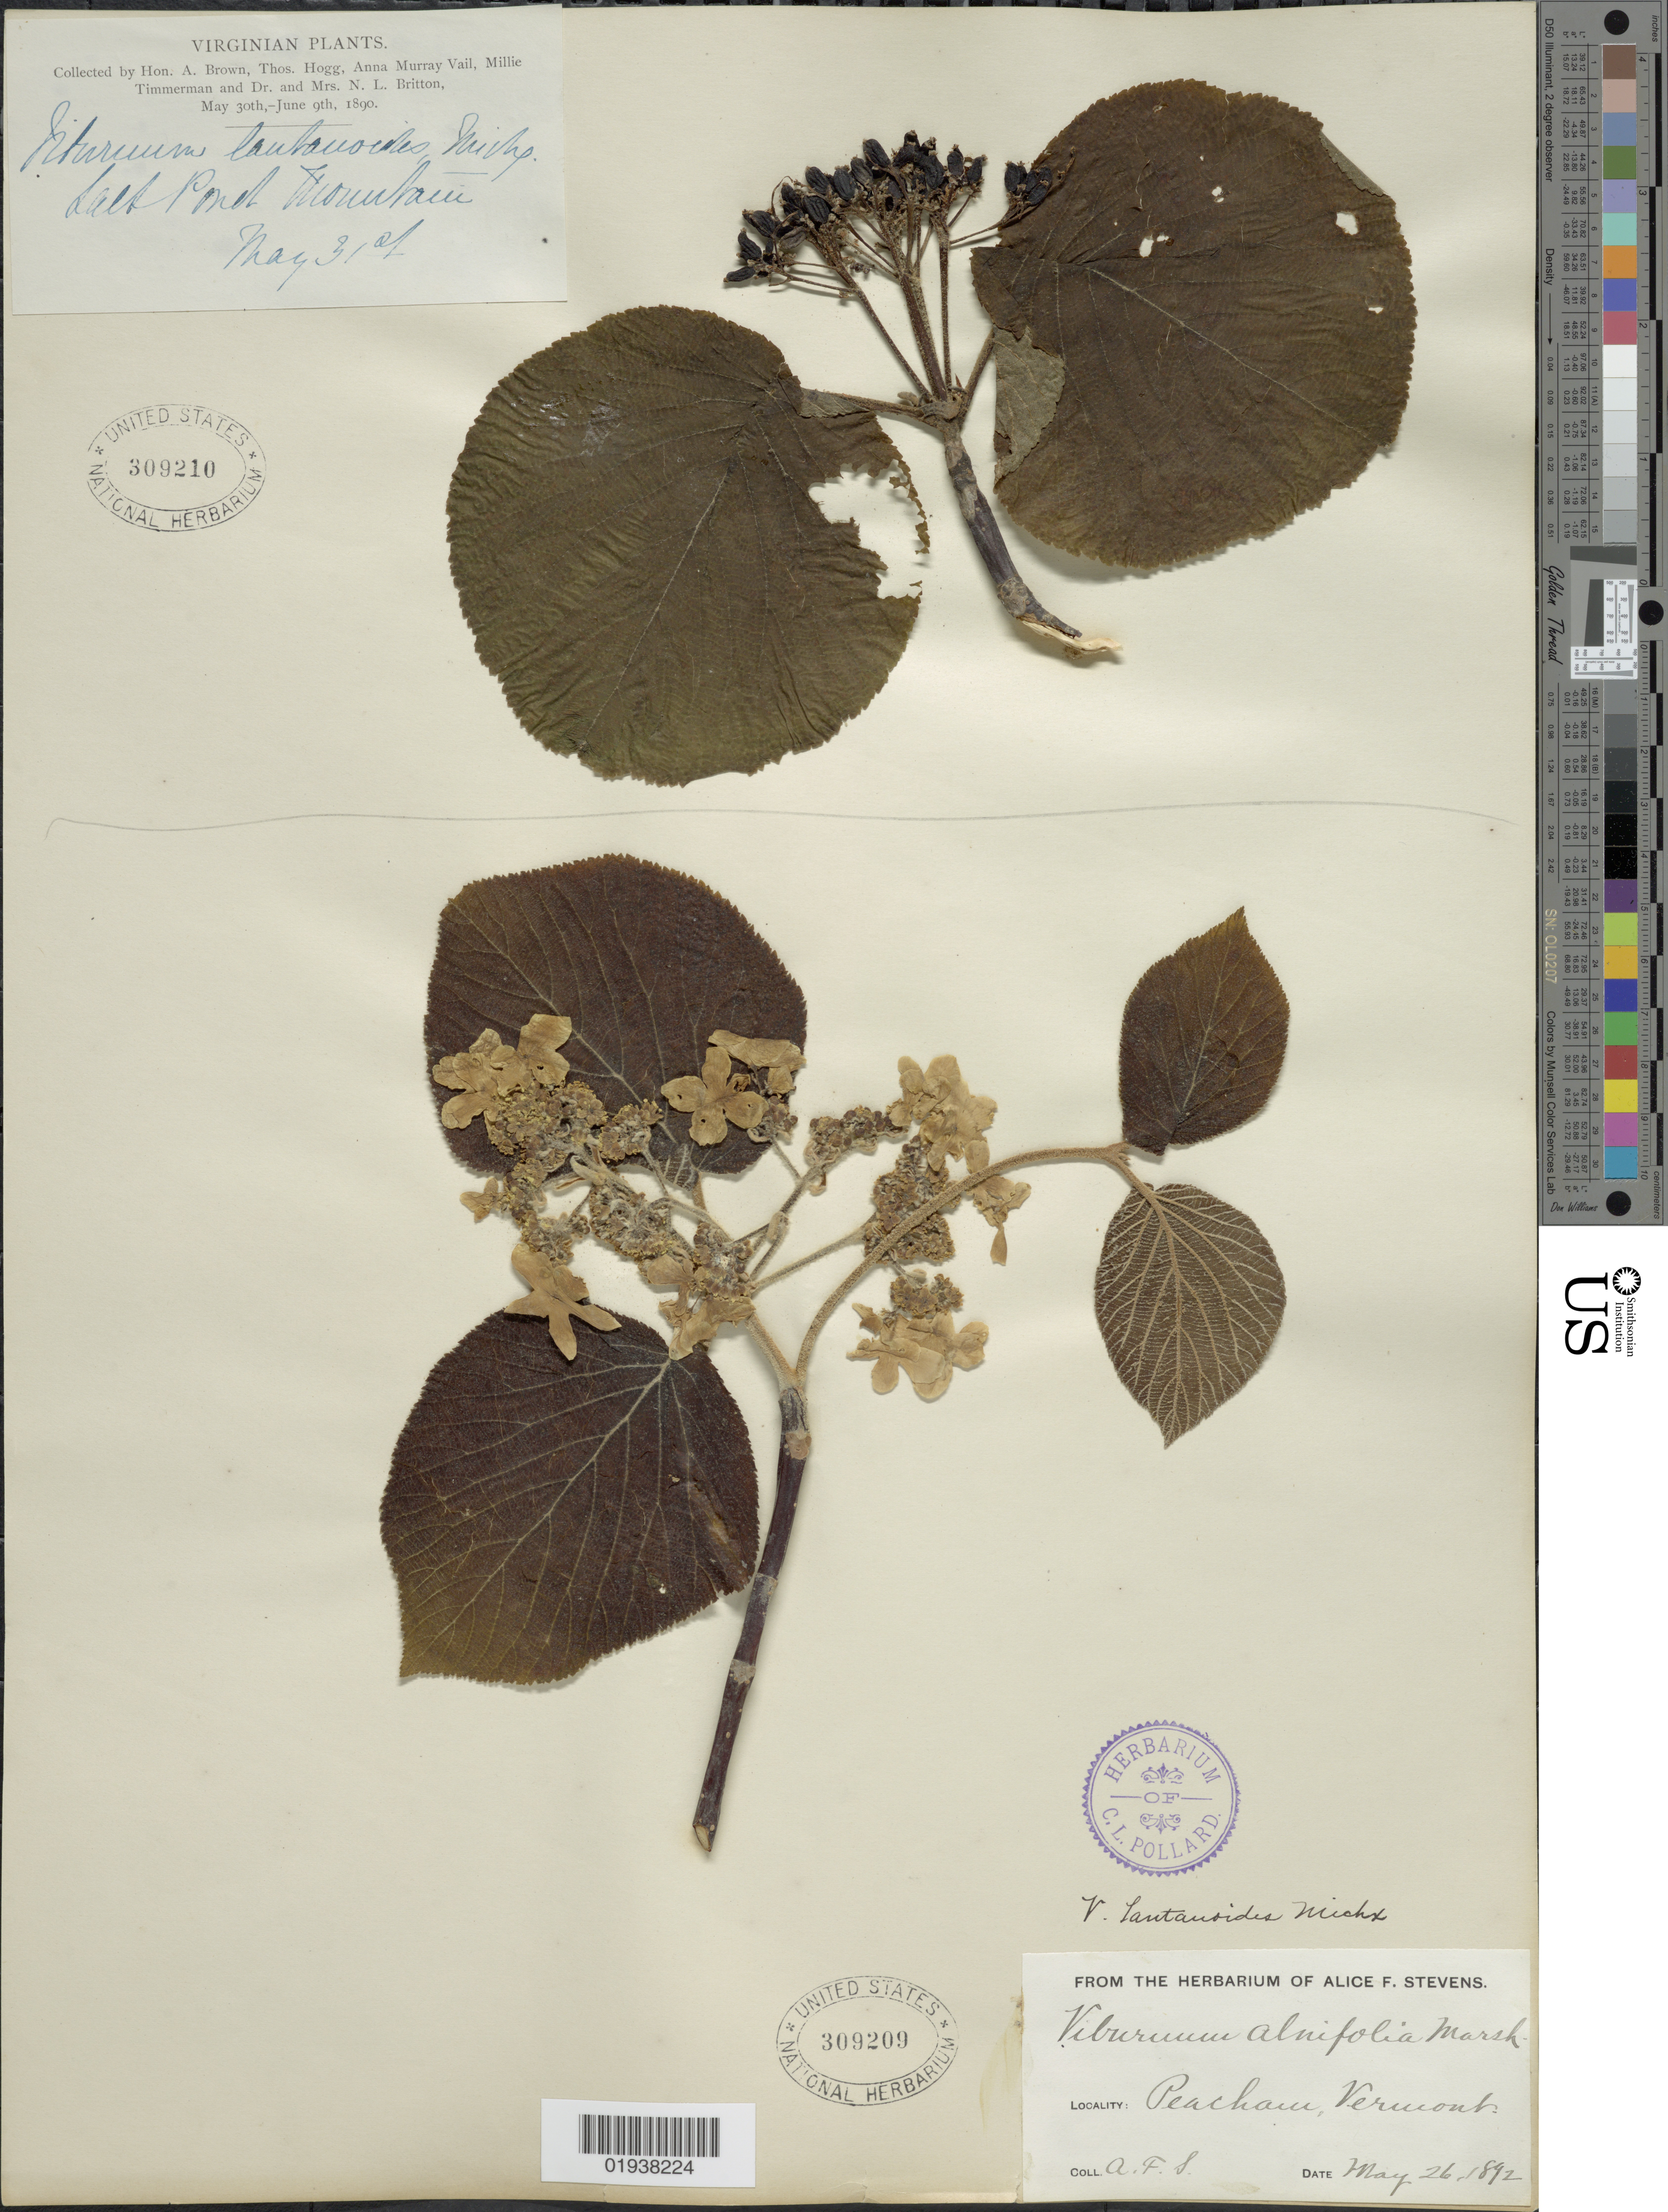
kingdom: Plantae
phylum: Tracheophyta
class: Magnoliopsida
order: Dipsacales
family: Viburnaceae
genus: Viburnum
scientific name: Viburnum alnifolium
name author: Marshall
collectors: A. Stevens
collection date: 1892-05-26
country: United States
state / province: Vermont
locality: Peacham.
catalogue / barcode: US 309209